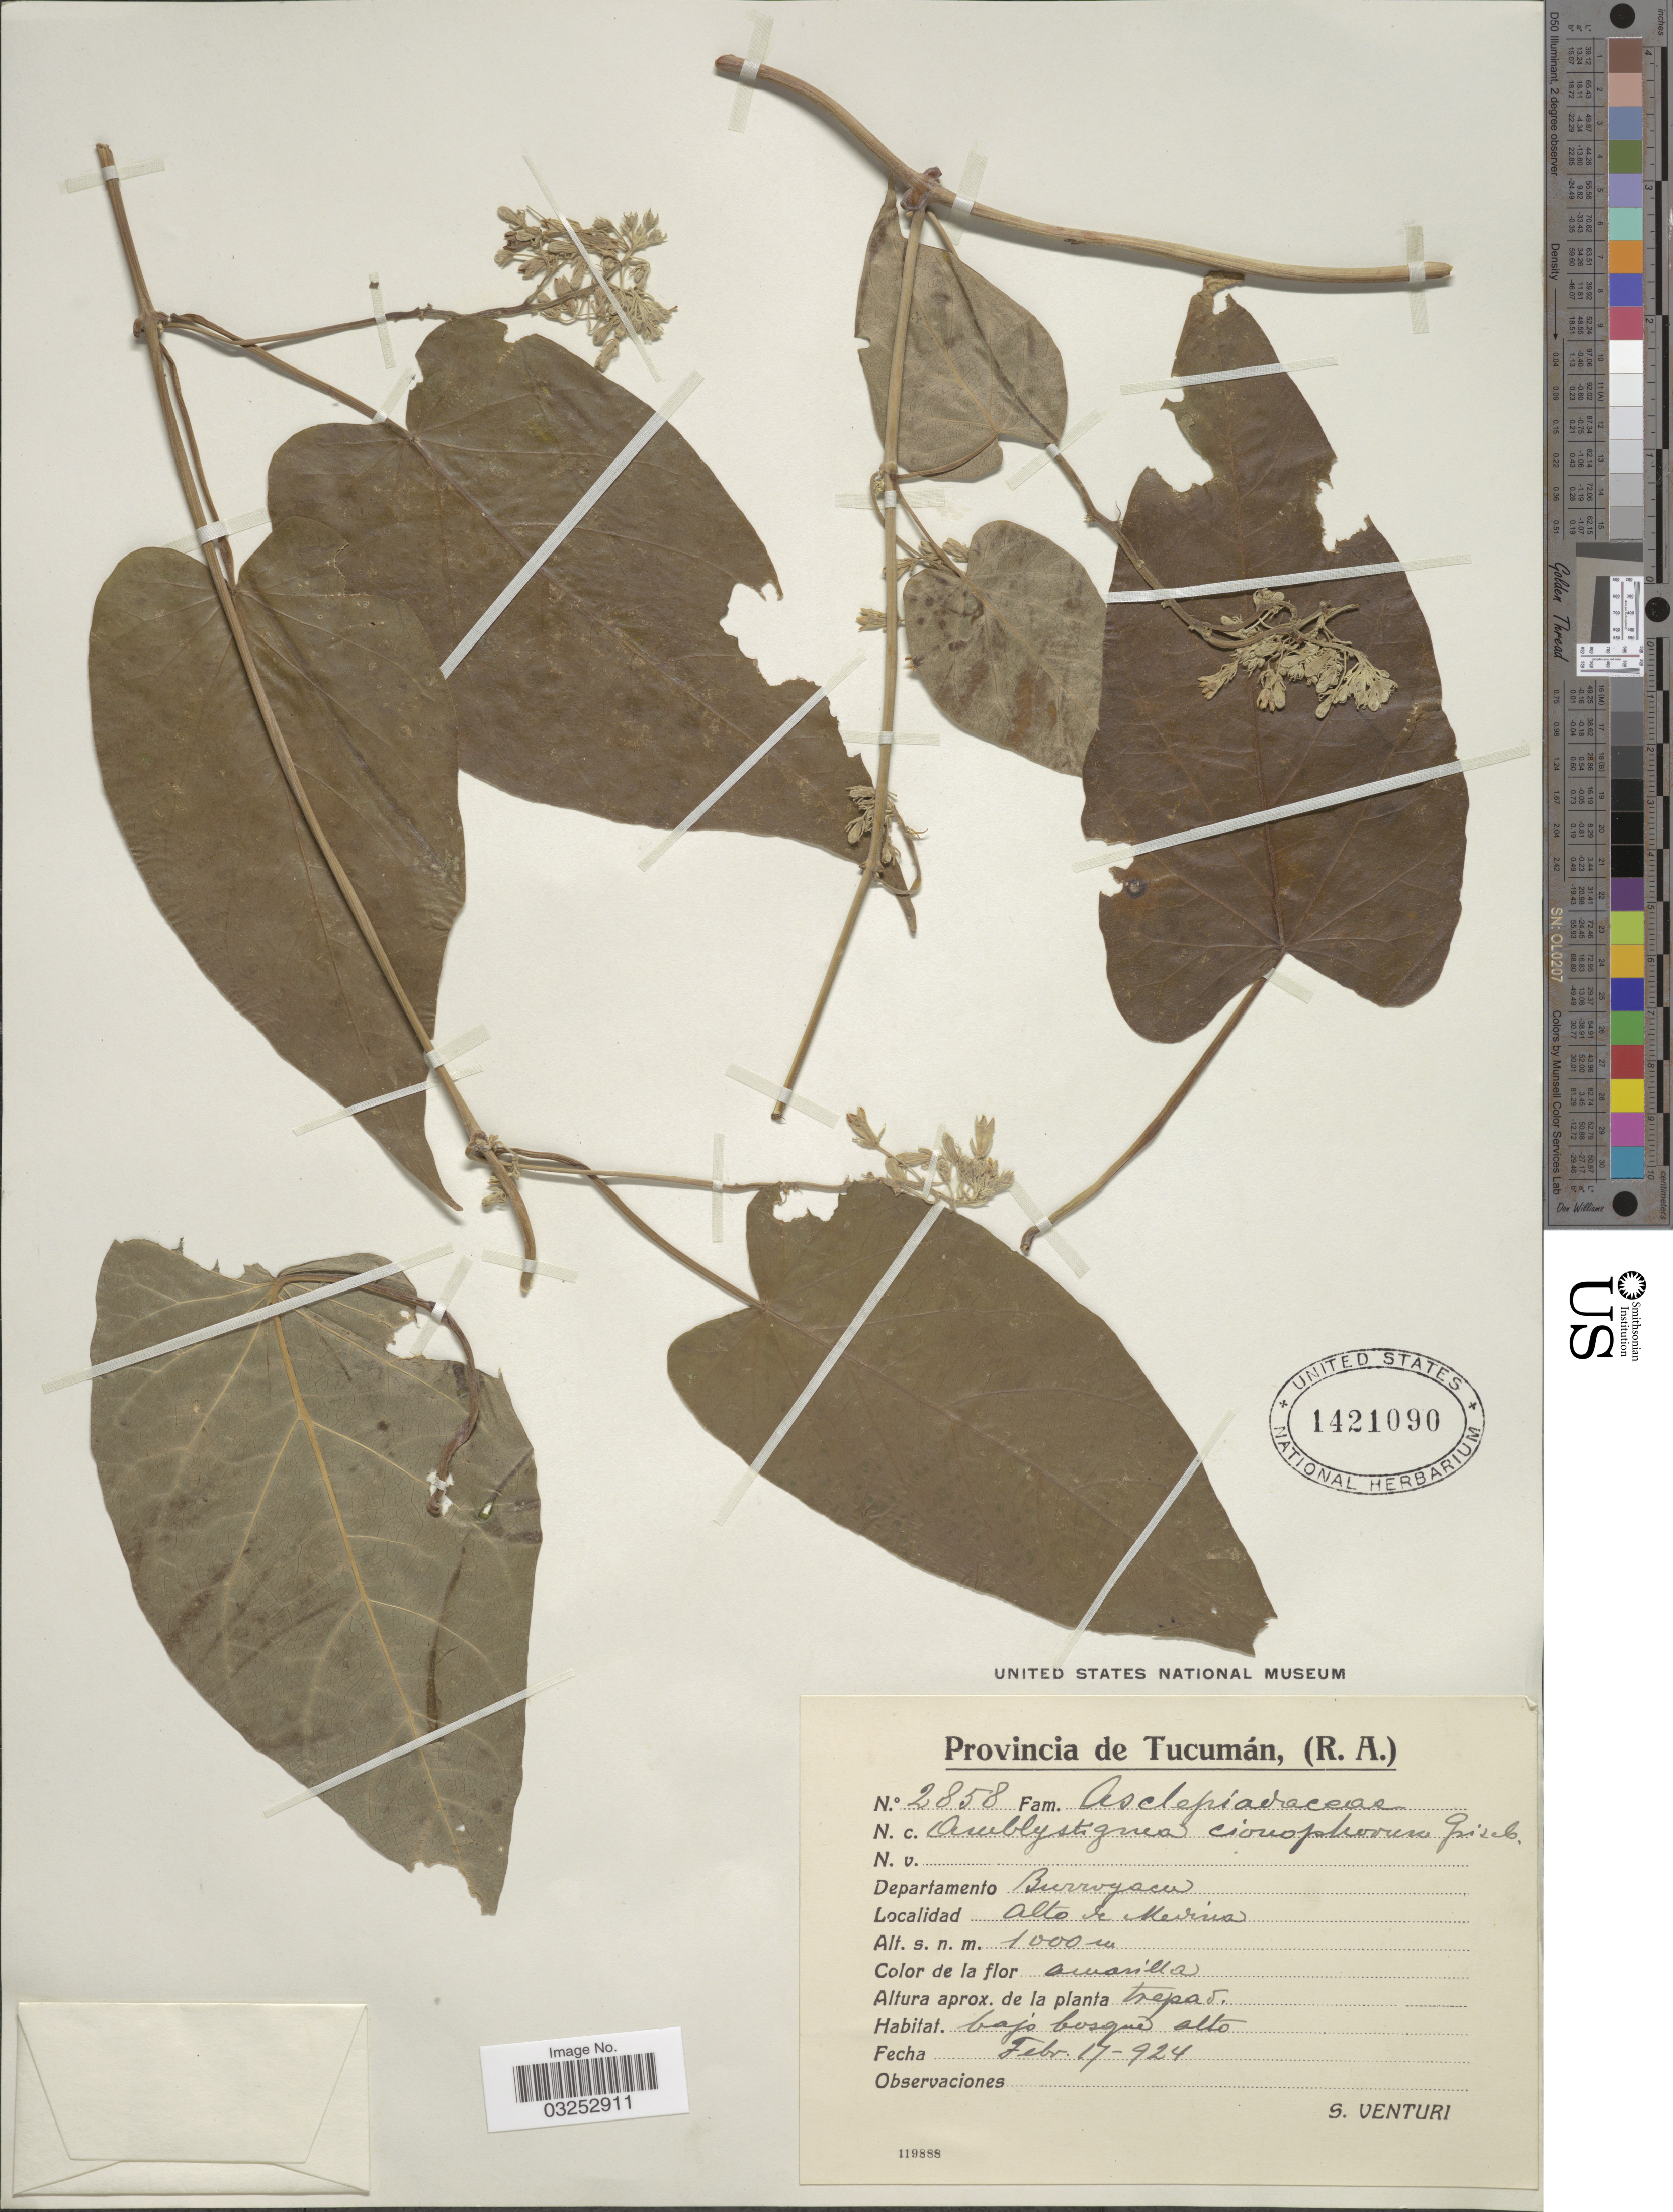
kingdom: Plantae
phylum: Tracheophyta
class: Magnoliopsida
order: Gentianales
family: Apocynaceae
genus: Amblystigma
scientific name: Amblystigma cionophorum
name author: (Griseb.) E. Fourn.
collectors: S. Venturi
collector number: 2858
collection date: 1924-02-17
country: Argentina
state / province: Tucuman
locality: Provincia de Tucuman, (R.A.) Departamento Burruyacu, Alto de Medina.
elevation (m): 1000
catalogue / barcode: US 1421090